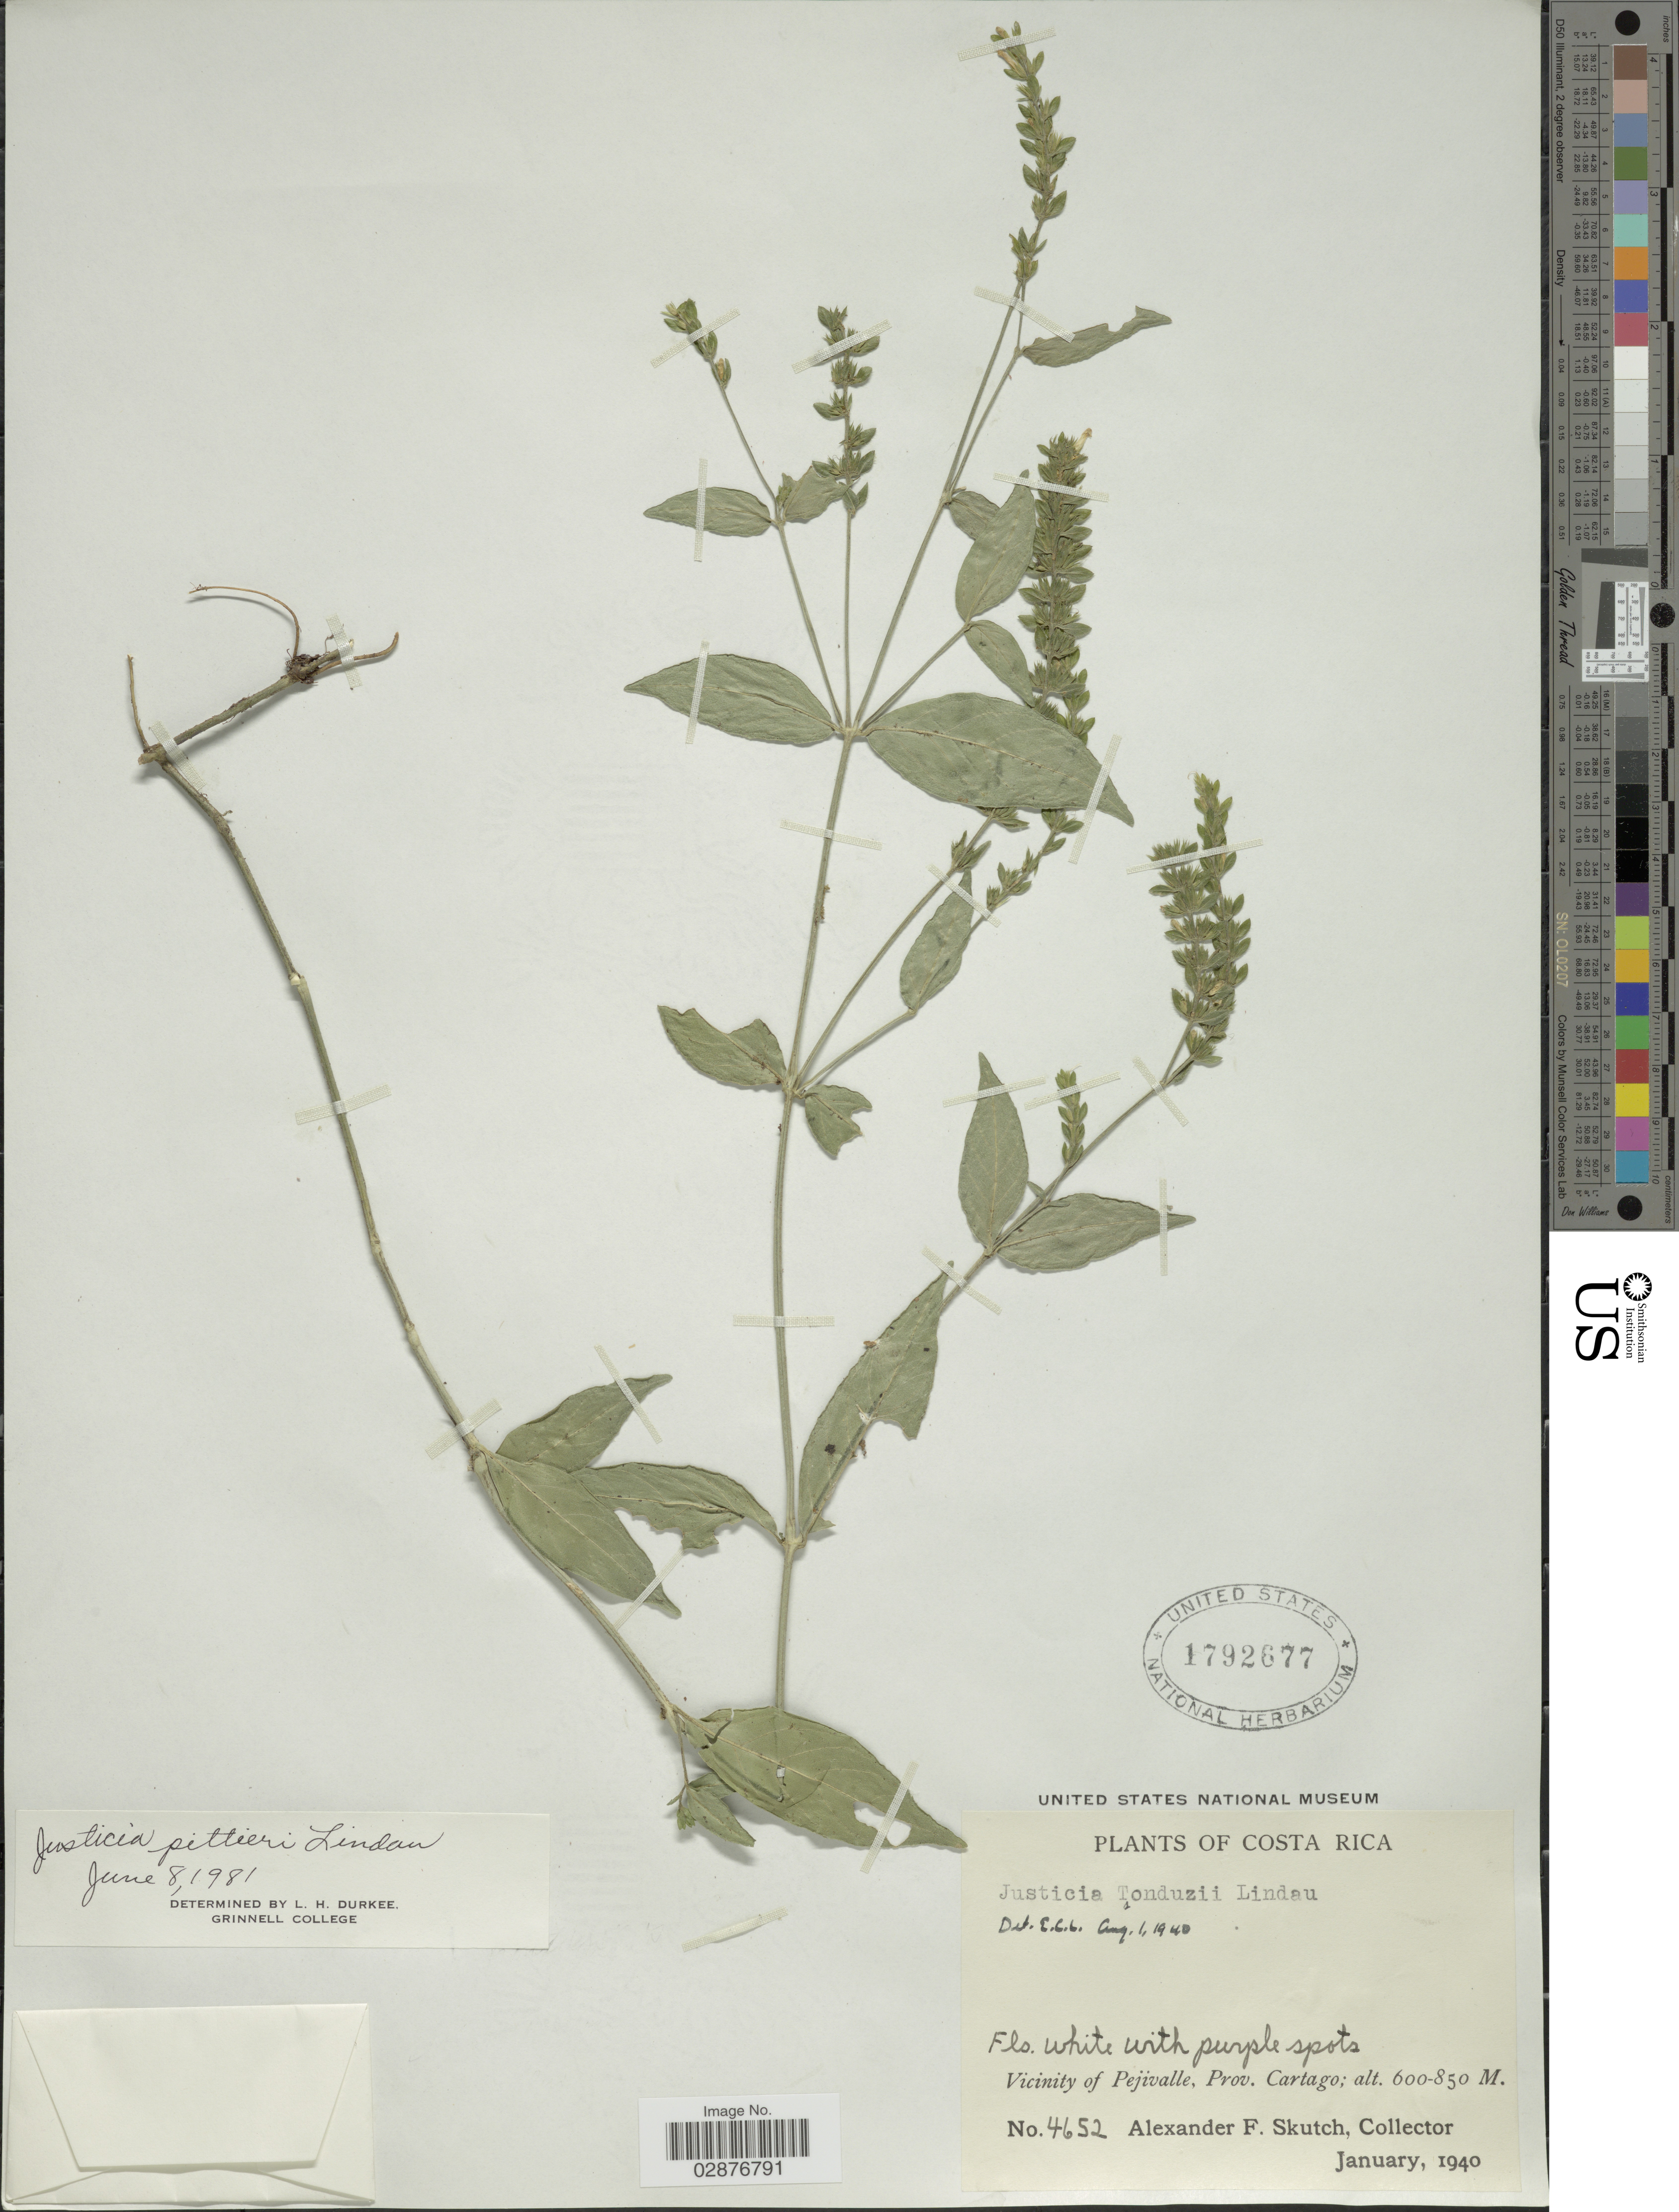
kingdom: Plantae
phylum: Tracheophyta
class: Magnoliopsida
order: Lamiales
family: Acanthaceae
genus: Justicia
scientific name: Justicia pittieri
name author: Lindau in Pittier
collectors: A. F. Skutch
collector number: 4652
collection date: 1940-01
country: Costa Rica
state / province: Cartago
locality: Vicinity of Pejivalle.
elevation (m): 600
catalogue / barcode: US 1792677